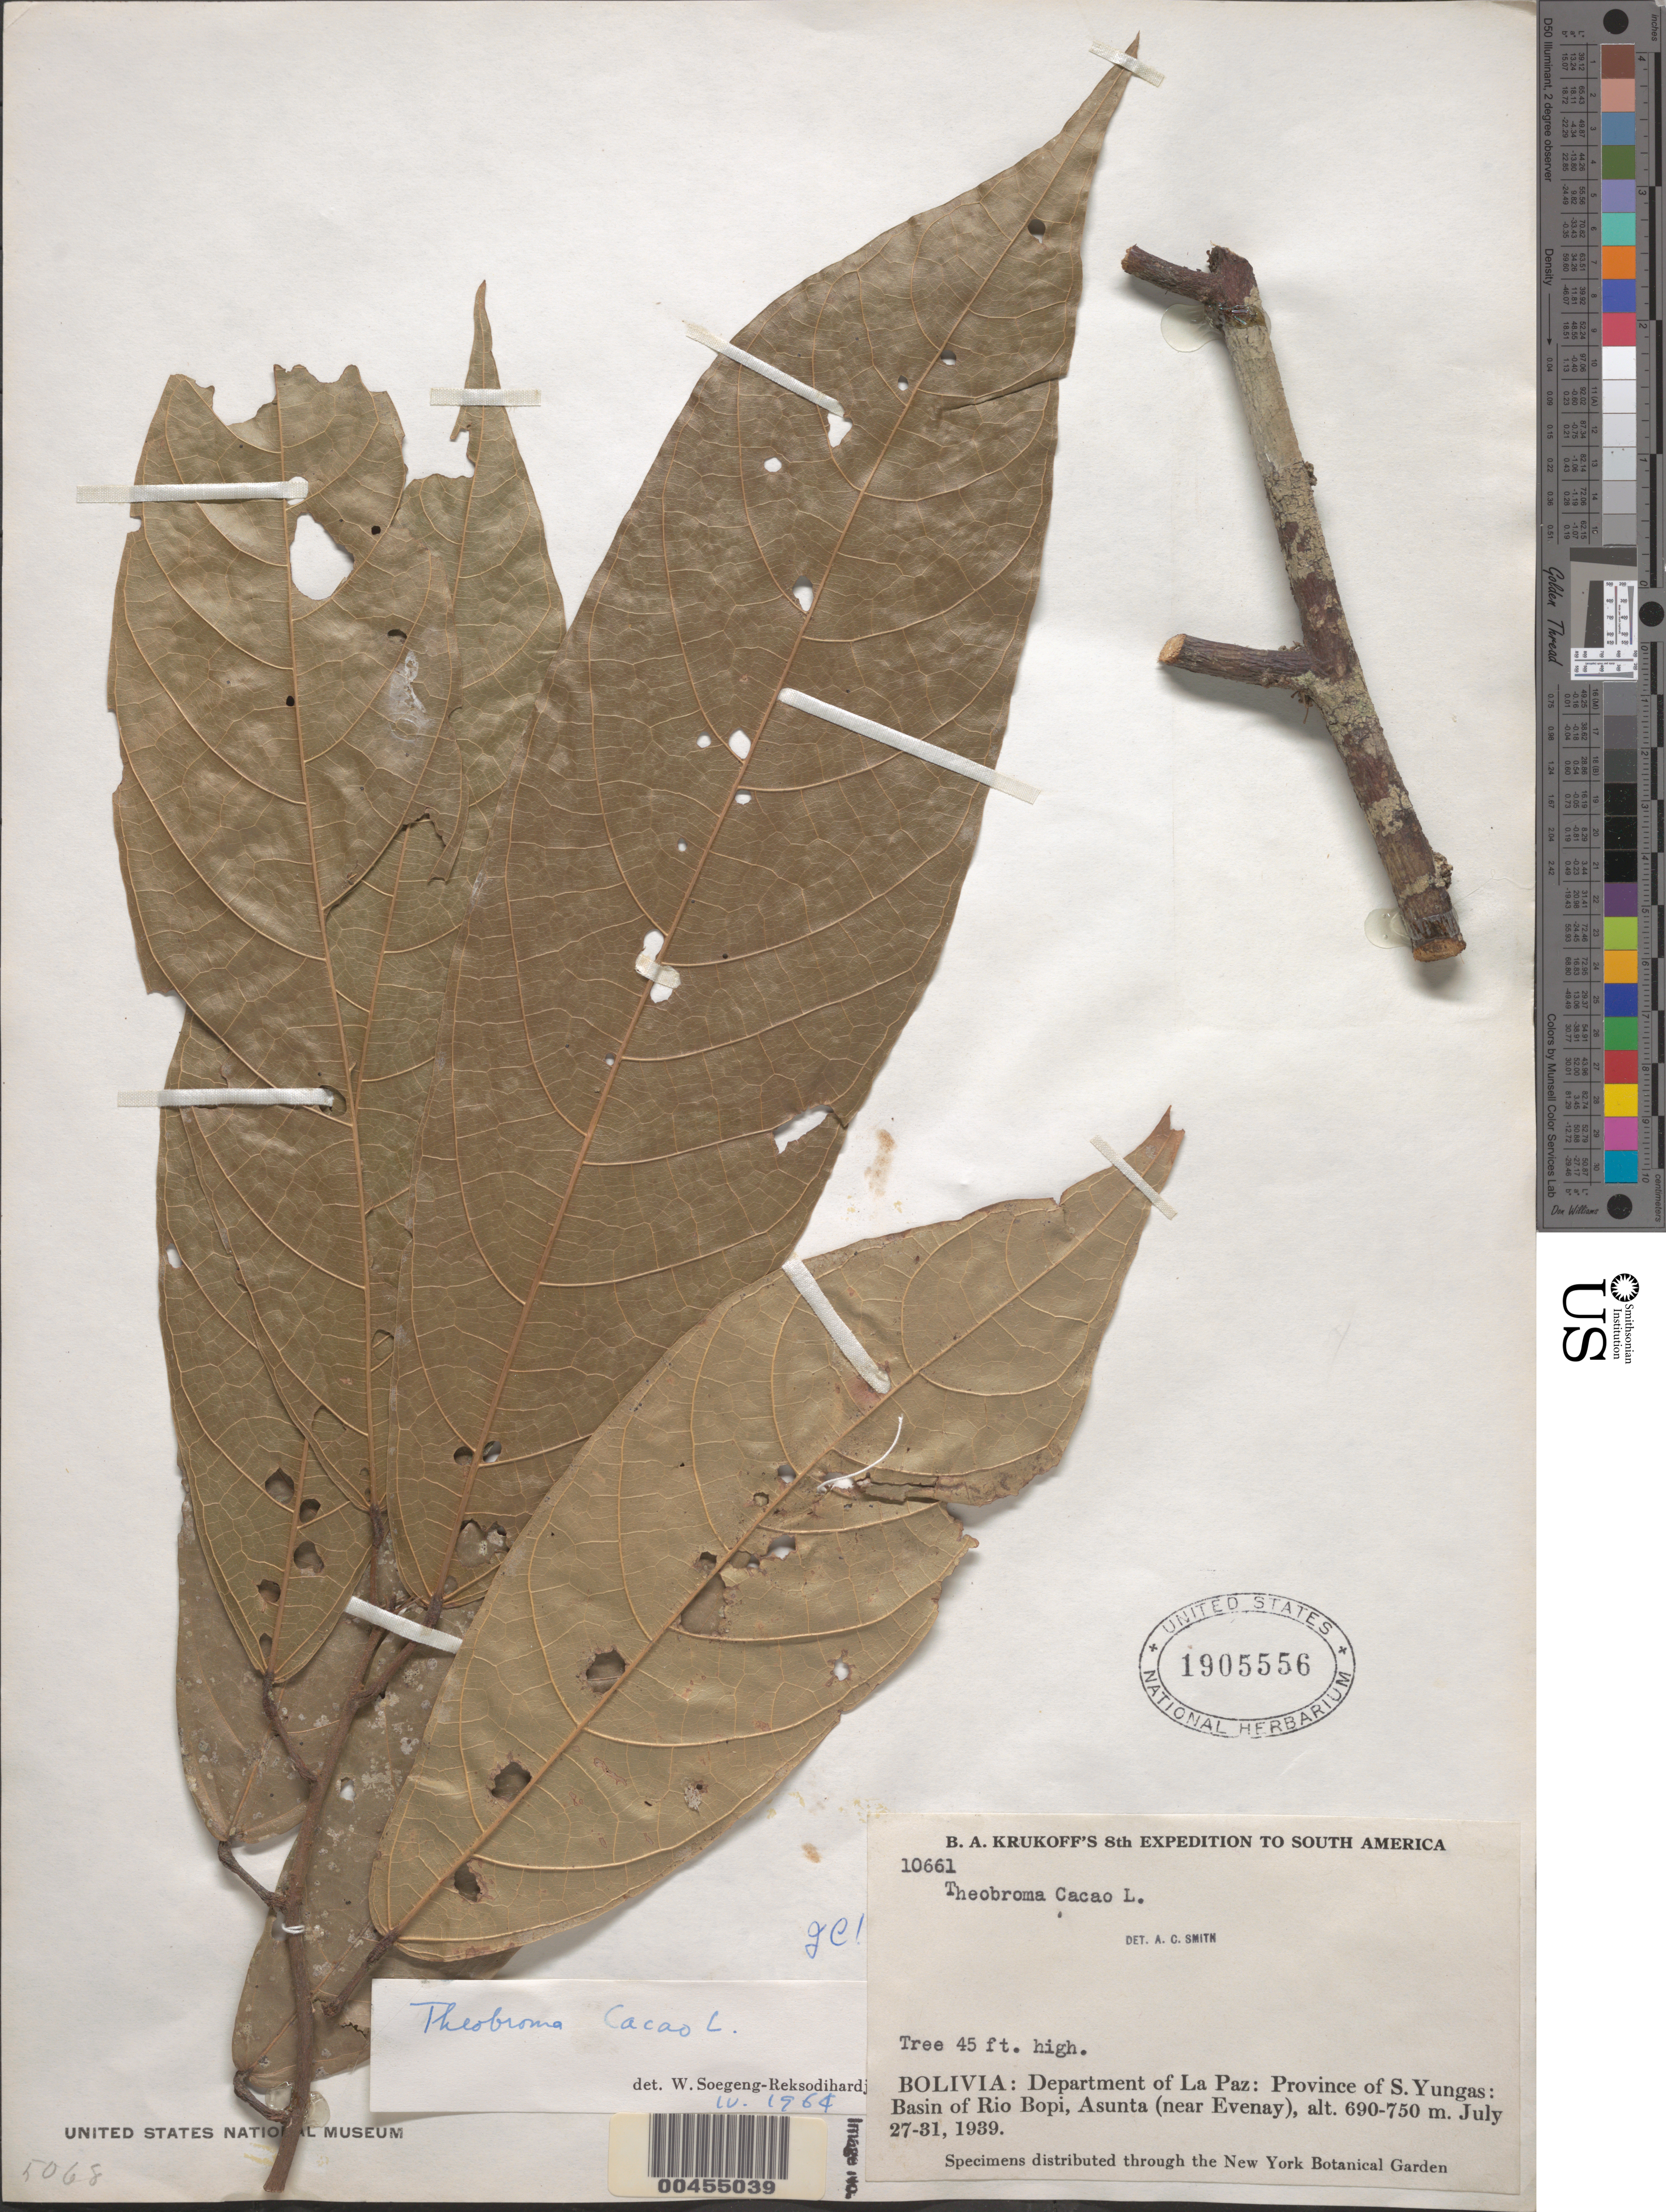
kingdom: Plantae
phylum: Tracheophyta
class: Magnoliopsida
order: Malvales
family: Malvaceae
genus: Theobroma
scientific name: Theobroma cacao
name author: L.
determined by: Soegeng-Reksodihardjo, W.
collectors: B. A. Krukoff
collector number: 10661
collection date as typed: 27 Jul 1939 to 31 Jul 1939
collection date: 1939-07-27/1939-07-31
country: Bolivia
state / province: La Paz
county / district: Sud Yungas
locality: Basin of Río Bopi, Asunta (near Evenay)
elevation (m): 690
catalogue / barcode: US 1905556